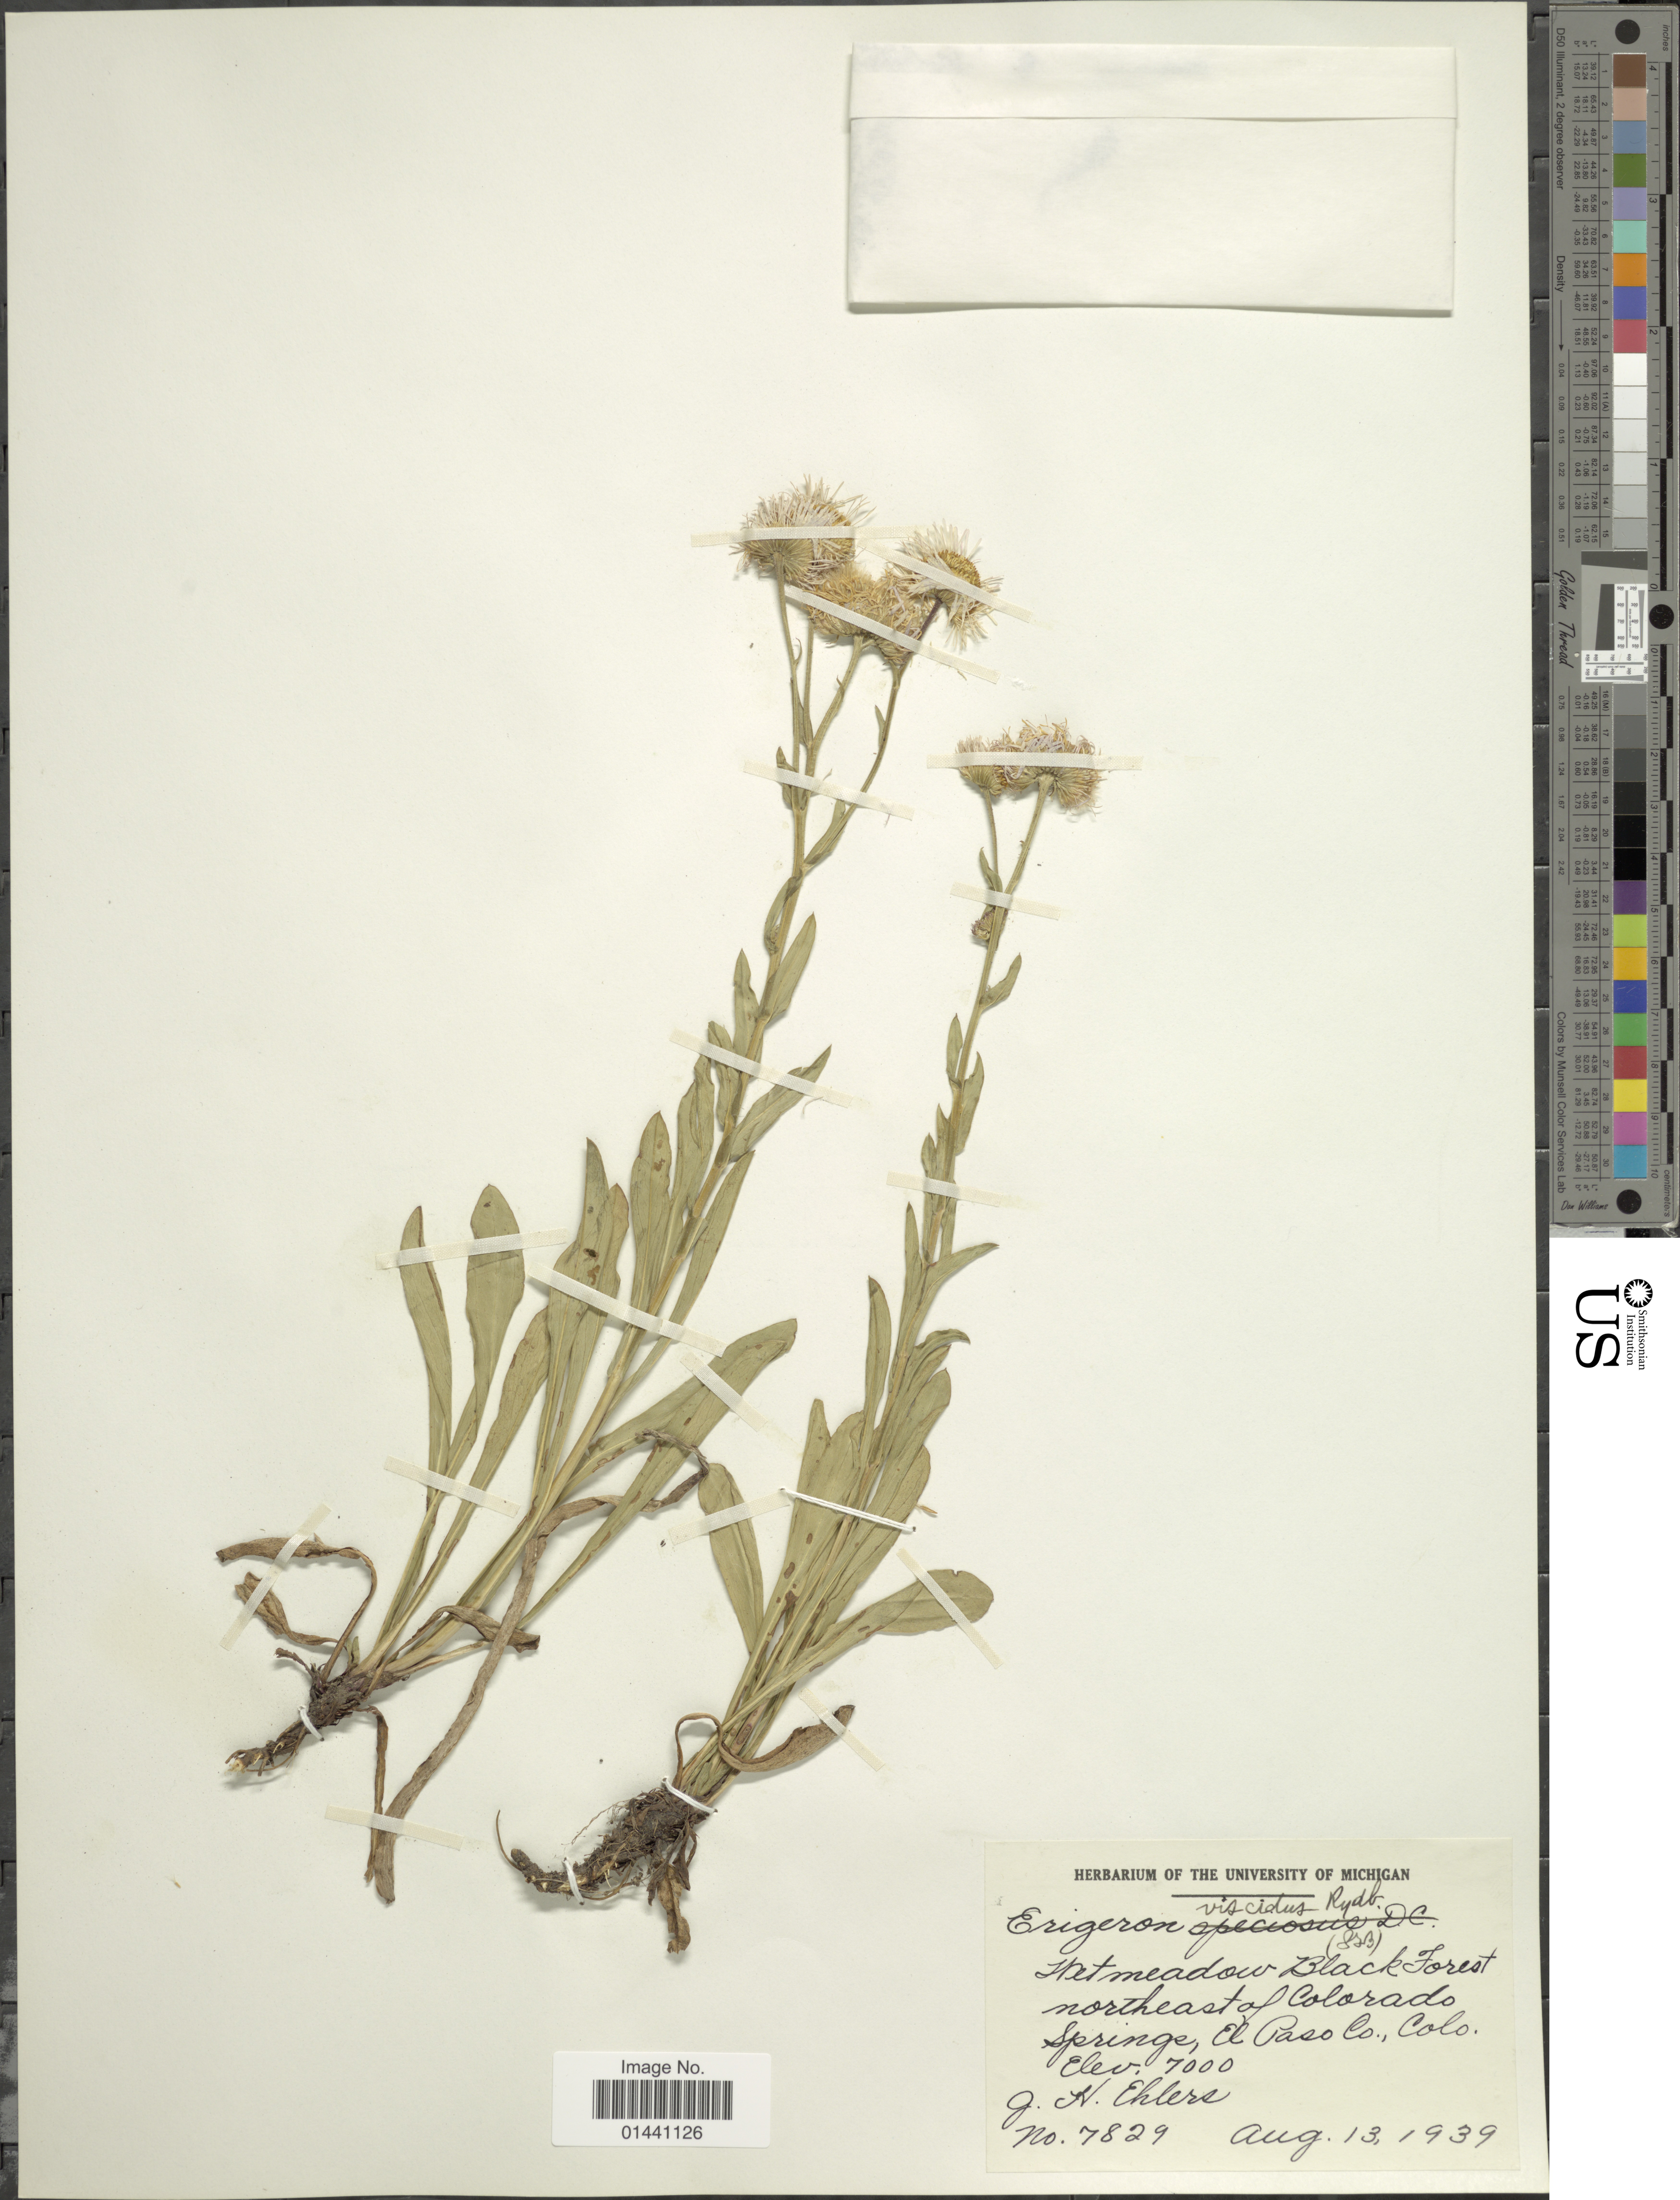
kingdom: Plantae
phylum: Tracheophyta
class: Magnoliopsida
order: Asterales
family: Asteraceae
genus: Erigeron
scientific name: Erigeron viscidus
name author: Rydb.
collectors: J. H. Ehlers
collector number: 7829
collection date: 1939-08-13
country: United States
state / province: Colorado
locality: Wet meadow Black Forest, northeast of Colorado, Springs, El Paso Co.